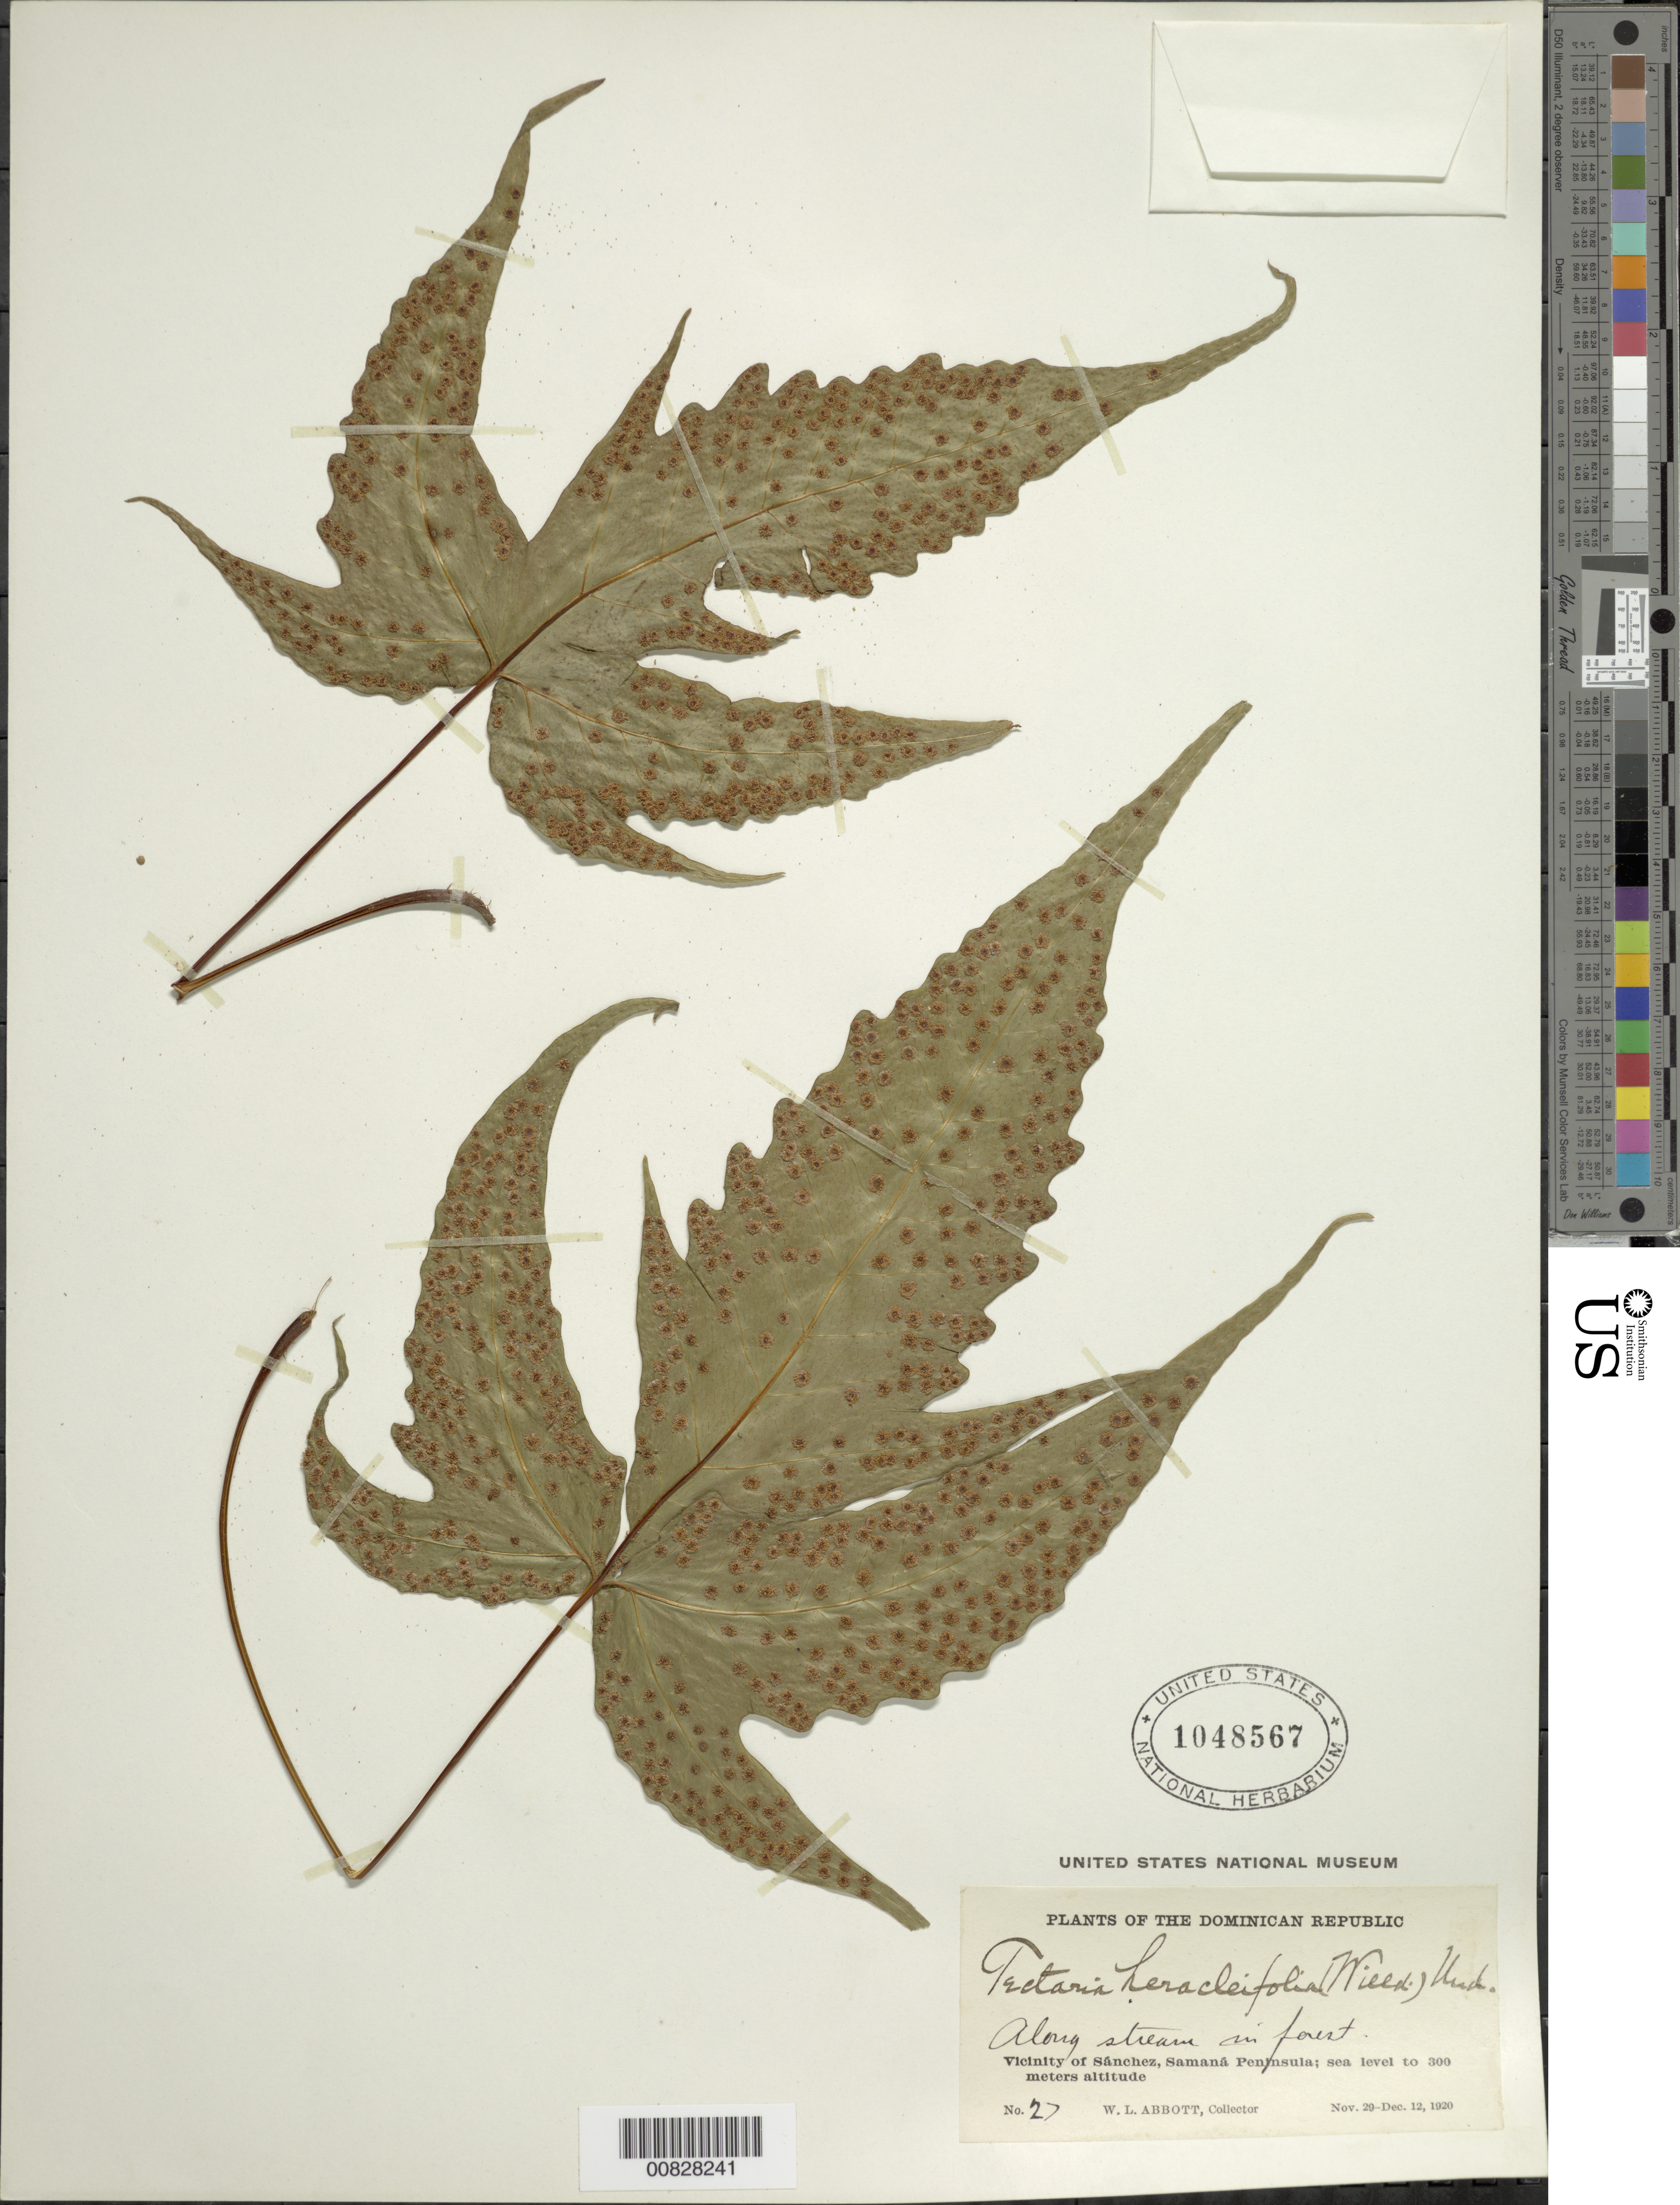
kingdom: Plantae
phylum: Tracheophyta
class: Polypodiopsida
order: Polypodiales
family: Tectariaceae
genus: Tectaria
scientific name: Tectaria heracleifolia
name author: (Willd.) Underw.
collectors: W. L. Abbott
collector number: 27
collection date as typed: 29 Nov 1920 to 12 Dec 1920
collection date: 1920-11-29/1920-12-12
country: Dominican Republic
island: Hispaniola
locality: Sánchez vicinity, Samaná Peninsula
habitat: Along stream in forest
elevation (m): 0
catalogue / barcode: US 1048567